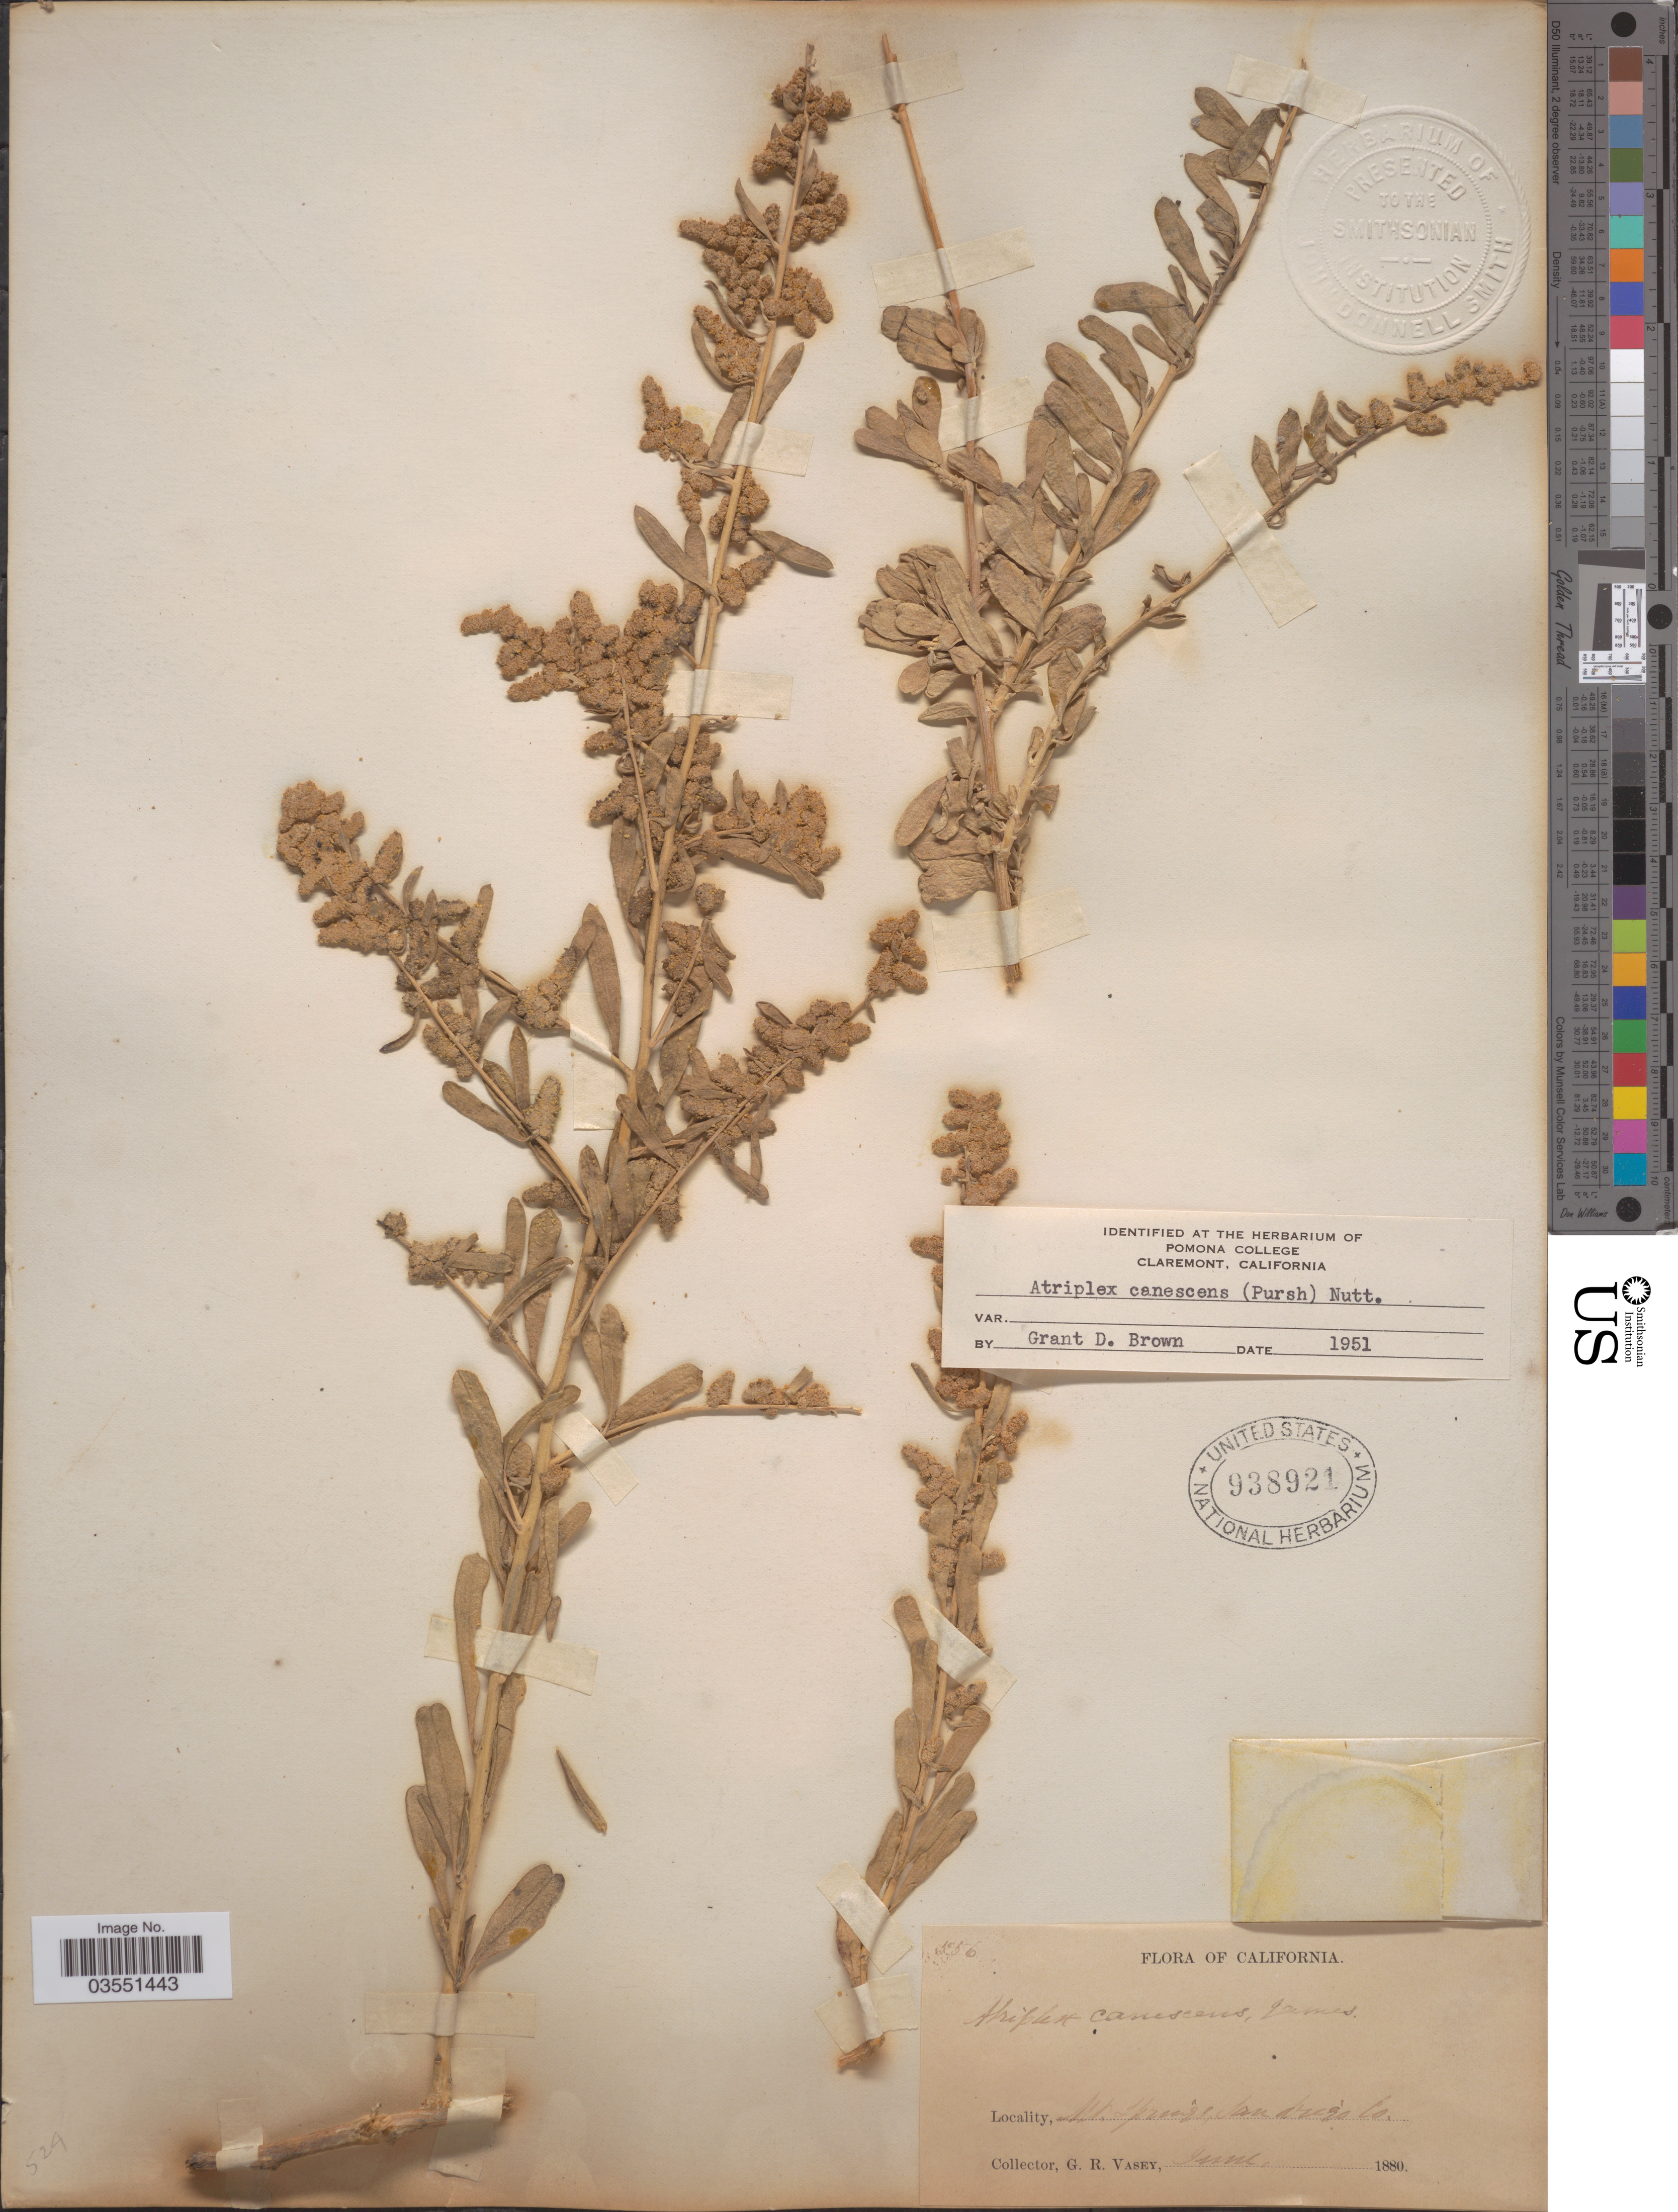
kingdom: Plantae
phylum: Tracheophyta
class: Magnoliopsida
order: Caryophyllales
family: Amaranthaceae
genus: Atriplex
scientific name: Atriplex canescens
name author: (Pursh) Nutt.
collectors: G. R. Vasey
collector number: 556*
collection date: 1880-06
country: United States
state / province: California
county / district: San Diego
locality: Mt. Springs, San Diego Co.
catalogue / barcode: US 938921